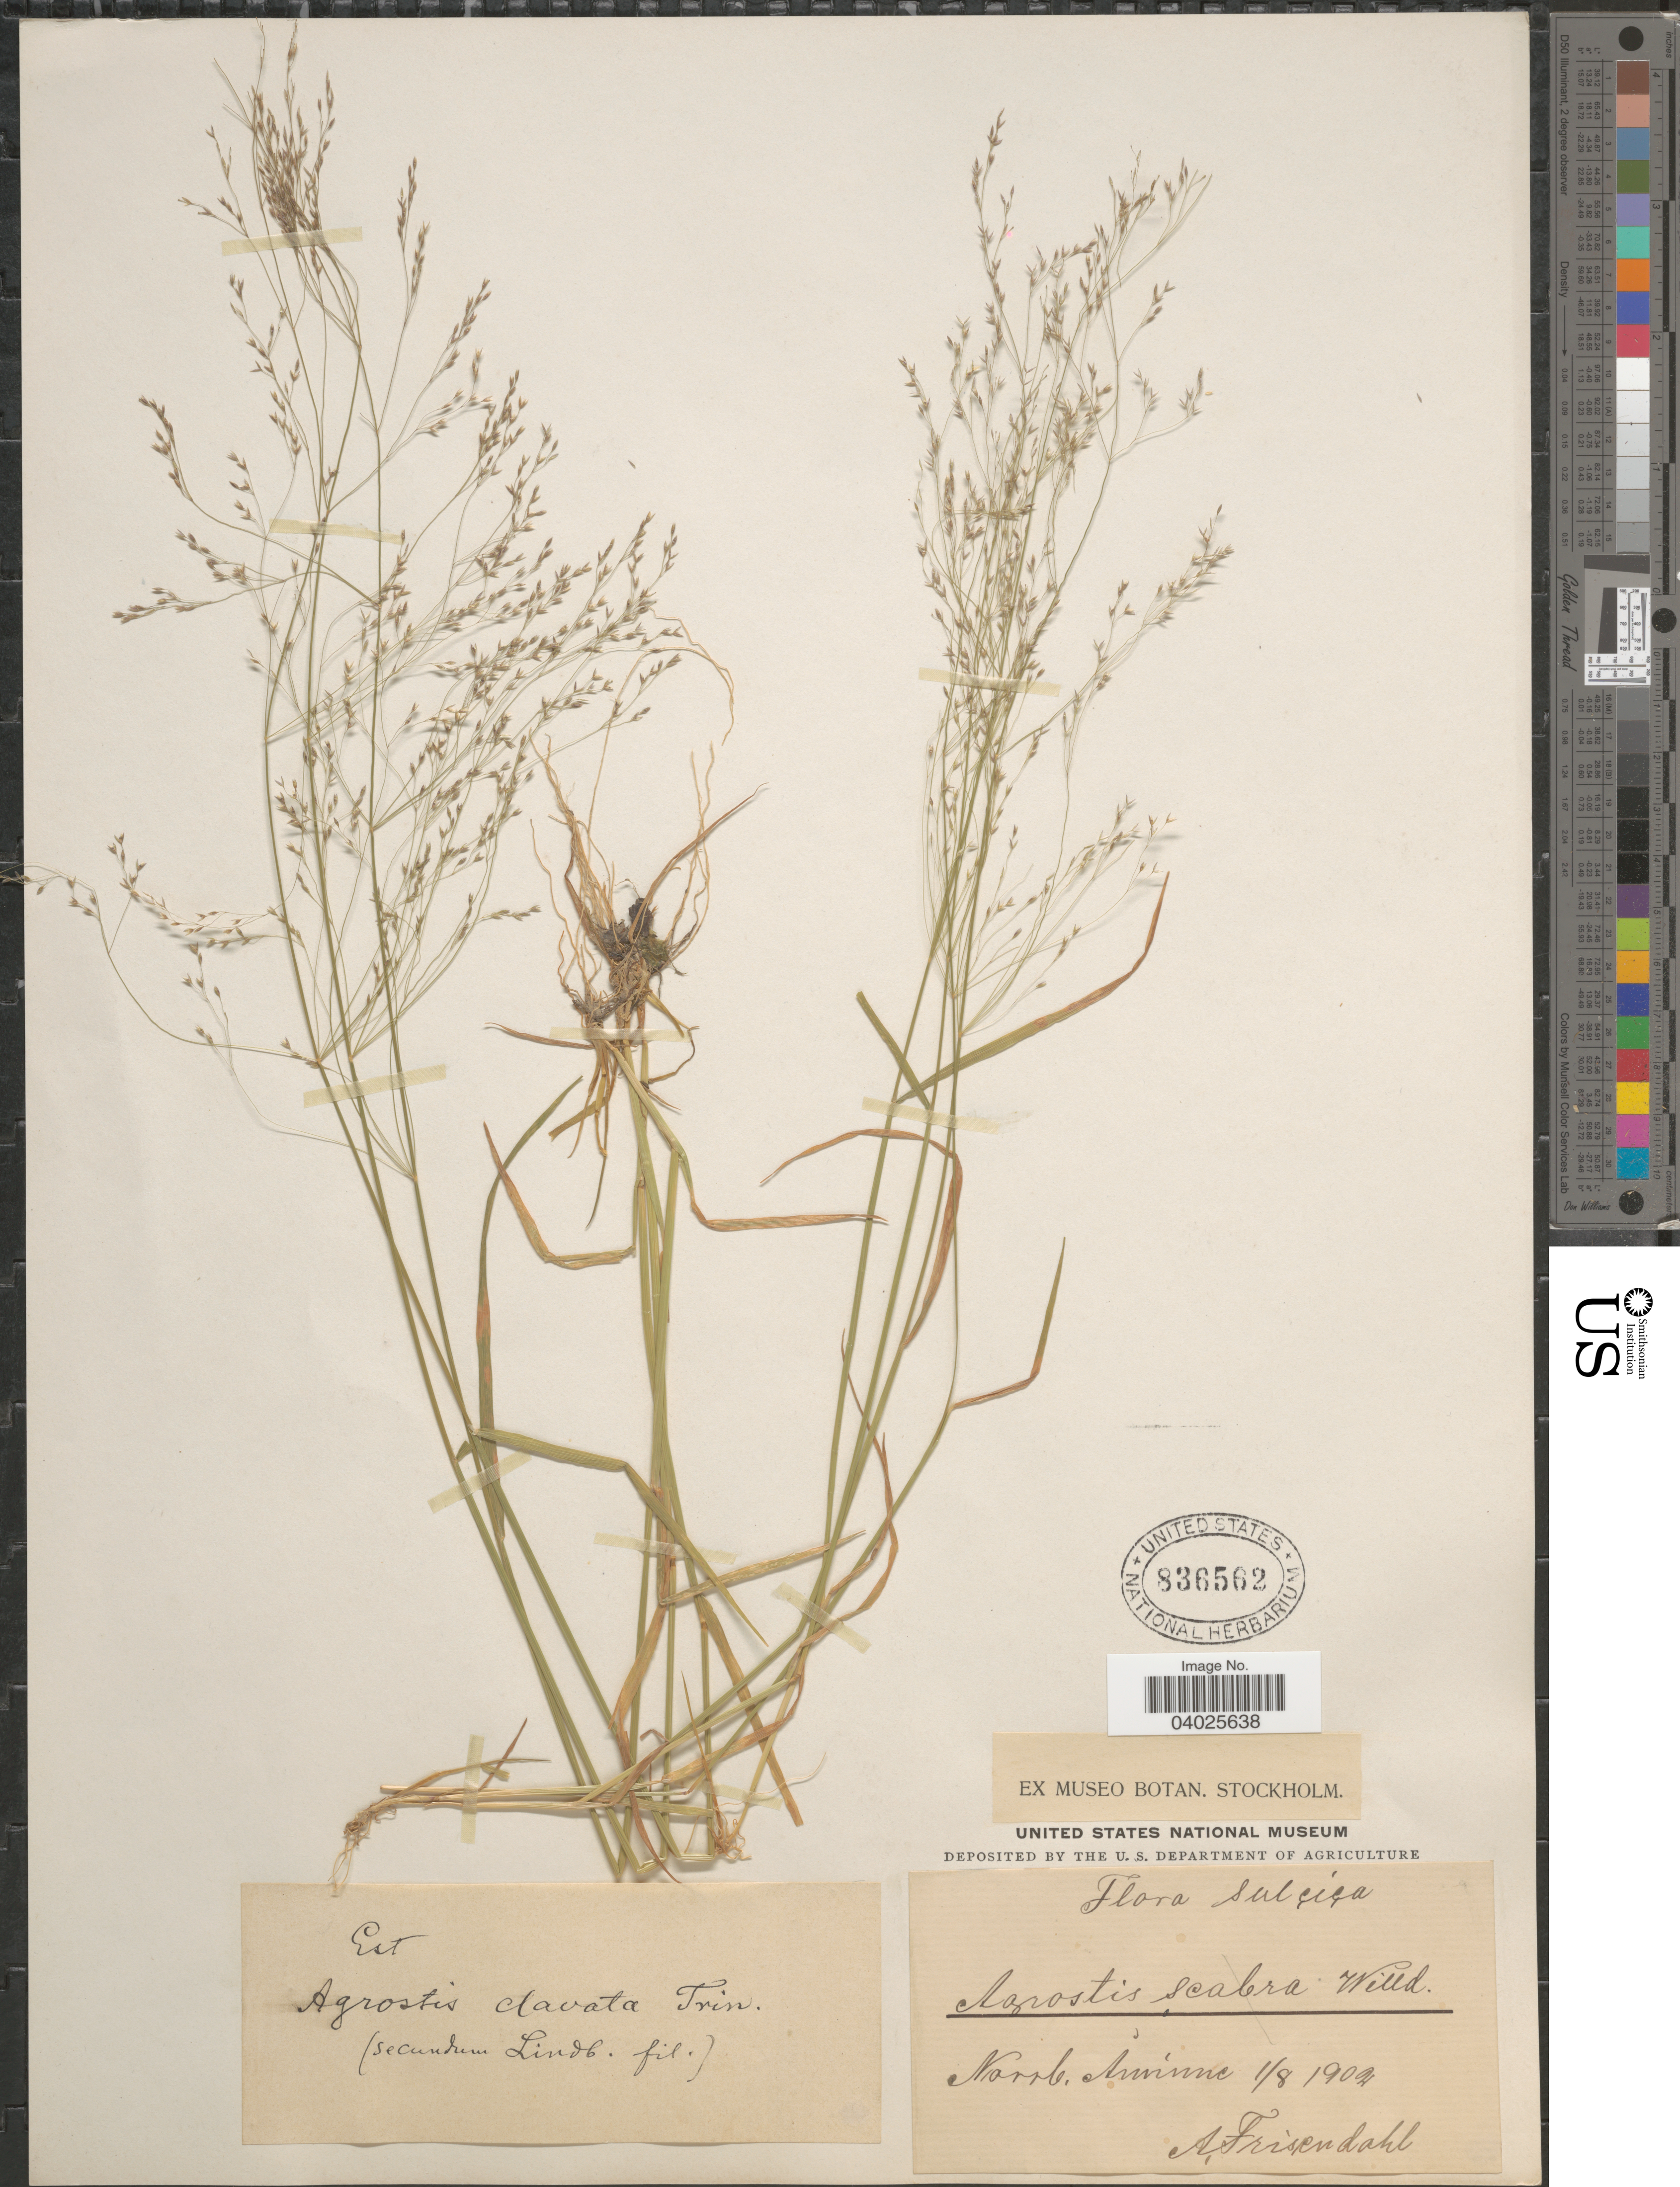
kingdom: Plantae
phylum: Tracheophyta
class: Liliopsida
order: Poales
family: Poaceae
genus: Agrostis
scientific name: Agrostis clavata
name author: Trin.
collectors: A. Frisendahl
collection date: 1902-08-01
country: Sweden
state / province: Norrbotten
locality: Sueçiça. Norrb. Åminne.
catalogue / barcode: US 836562